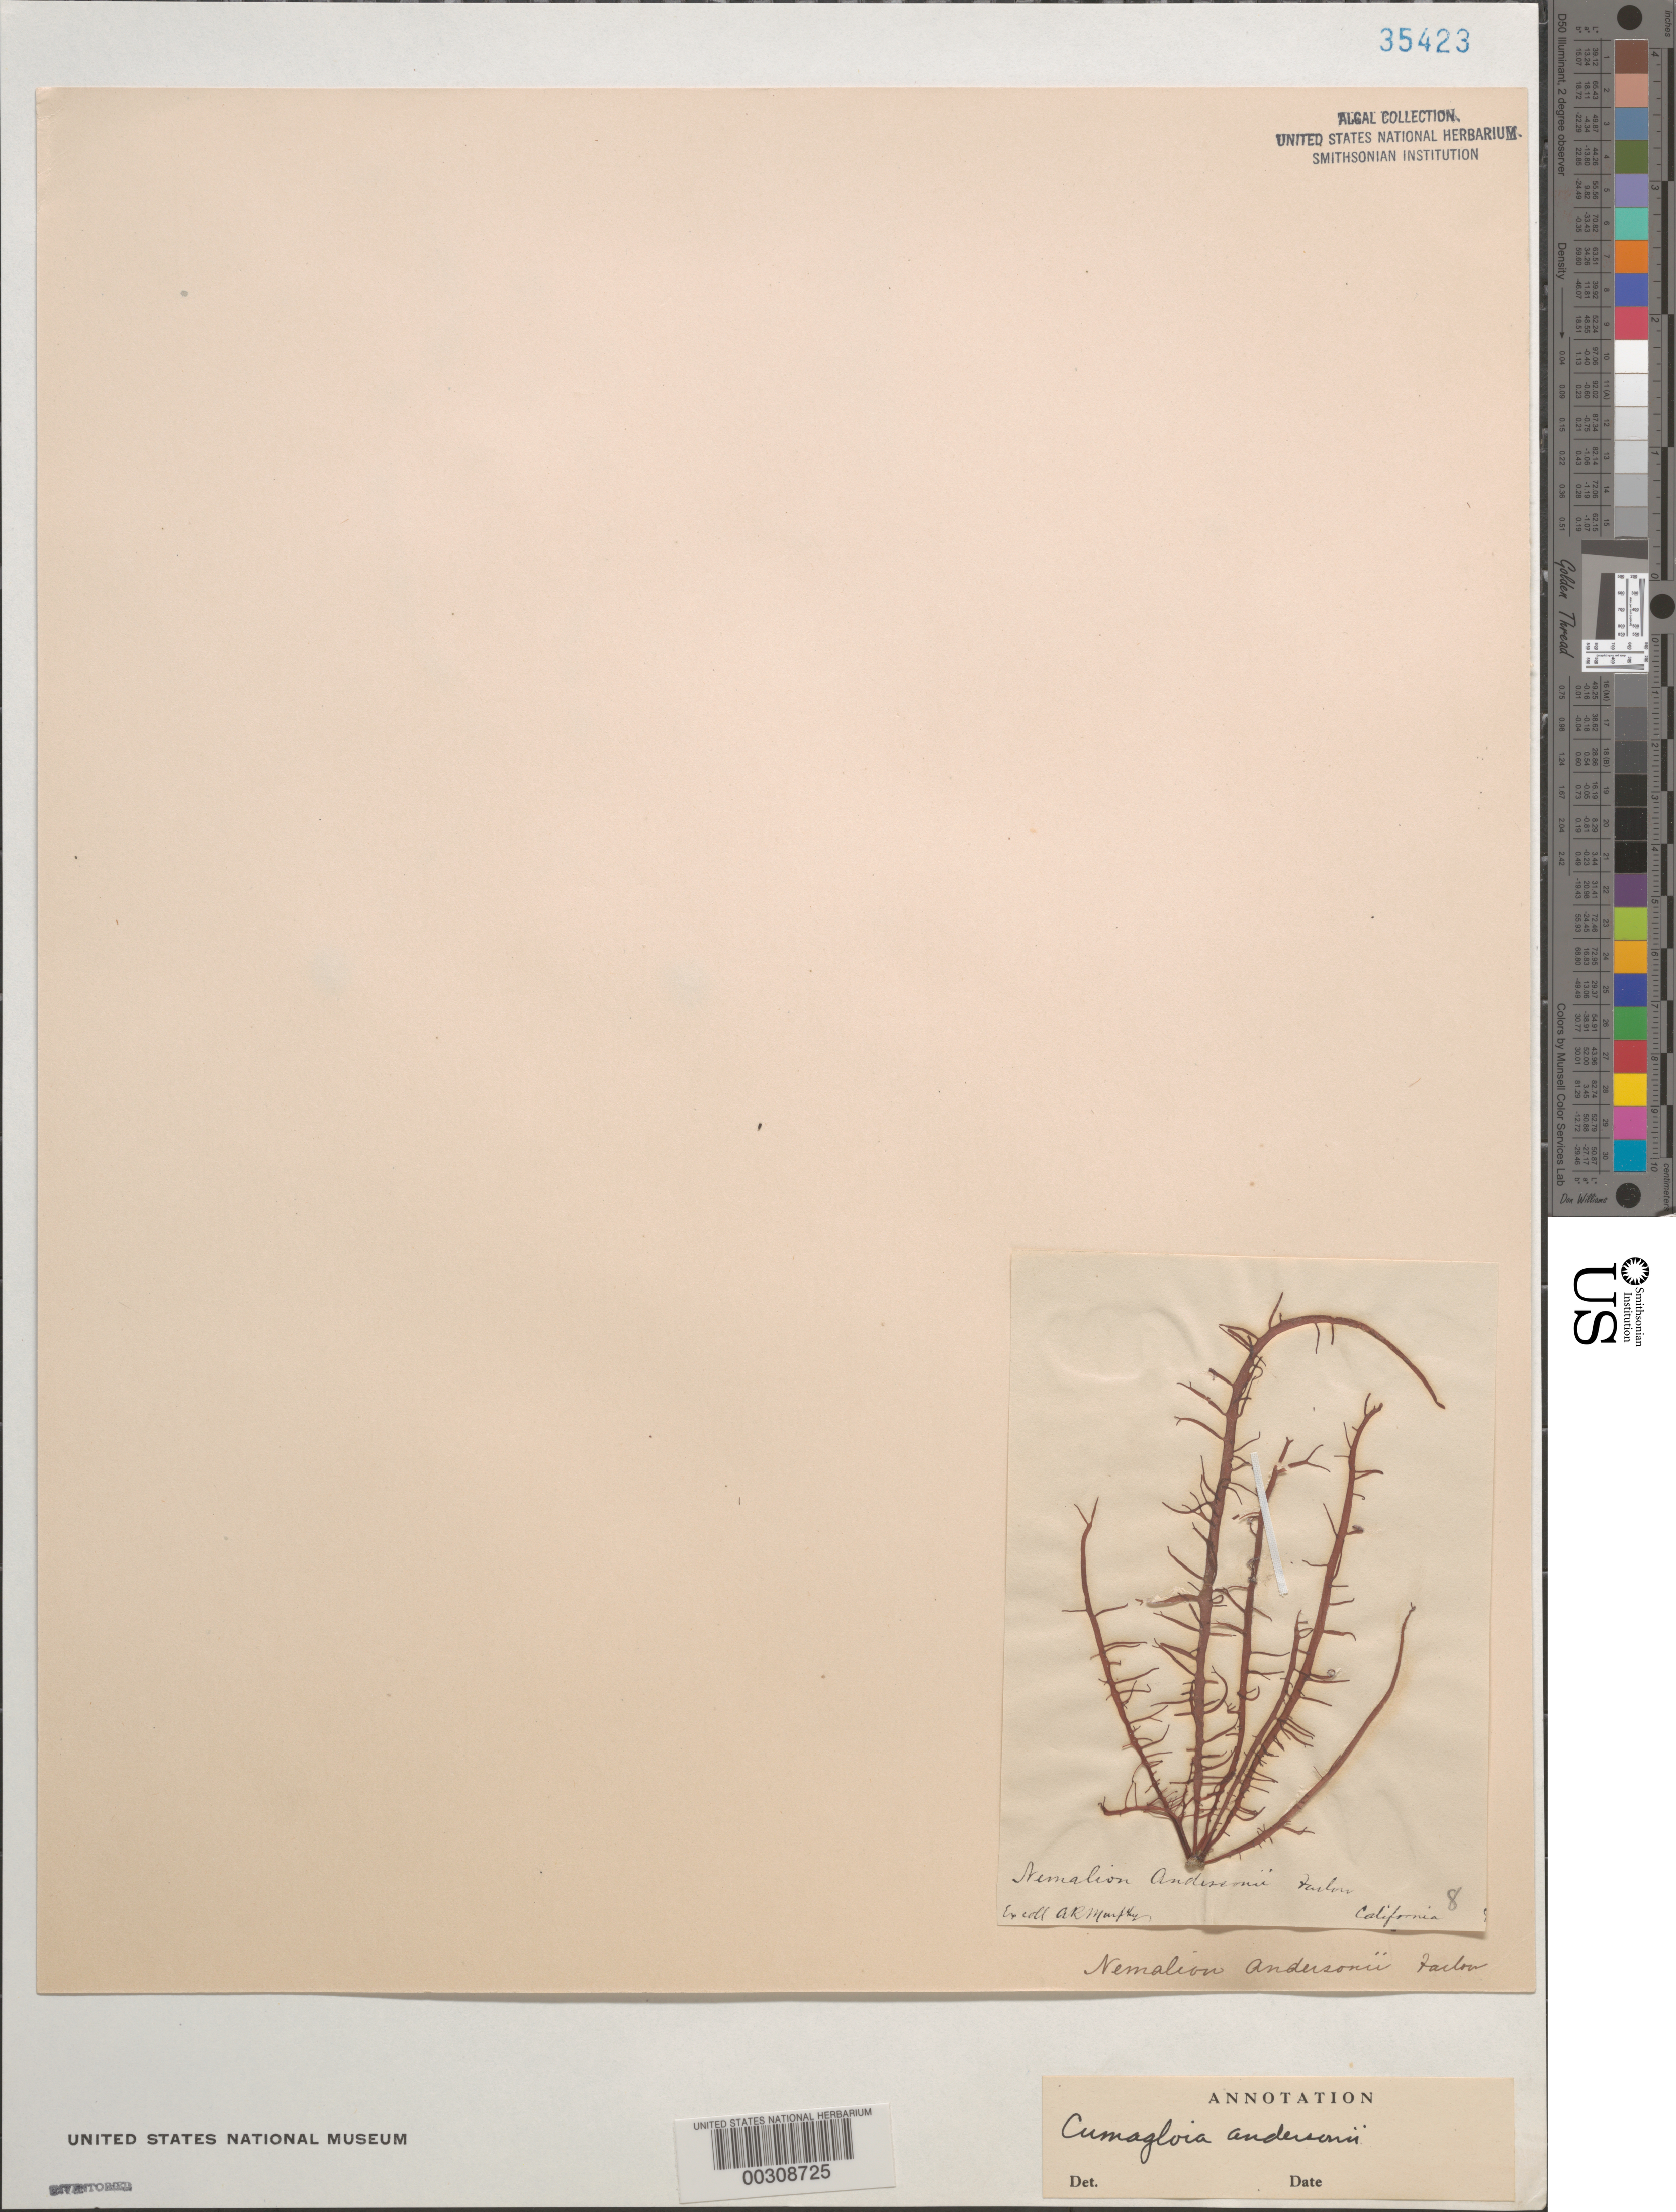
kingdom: Plantae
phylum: Rhodophyta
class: Florideophyceae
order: Nemaliales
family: Liagoraceae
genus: Cumagloia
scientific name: Cumagloia andersonii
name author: (Farl.) Setch. & N.L. Gardner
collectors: A. Murphy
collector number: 8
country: United States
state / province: California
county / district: San Diego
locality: False Bay, San Diego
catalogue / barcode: US 35423